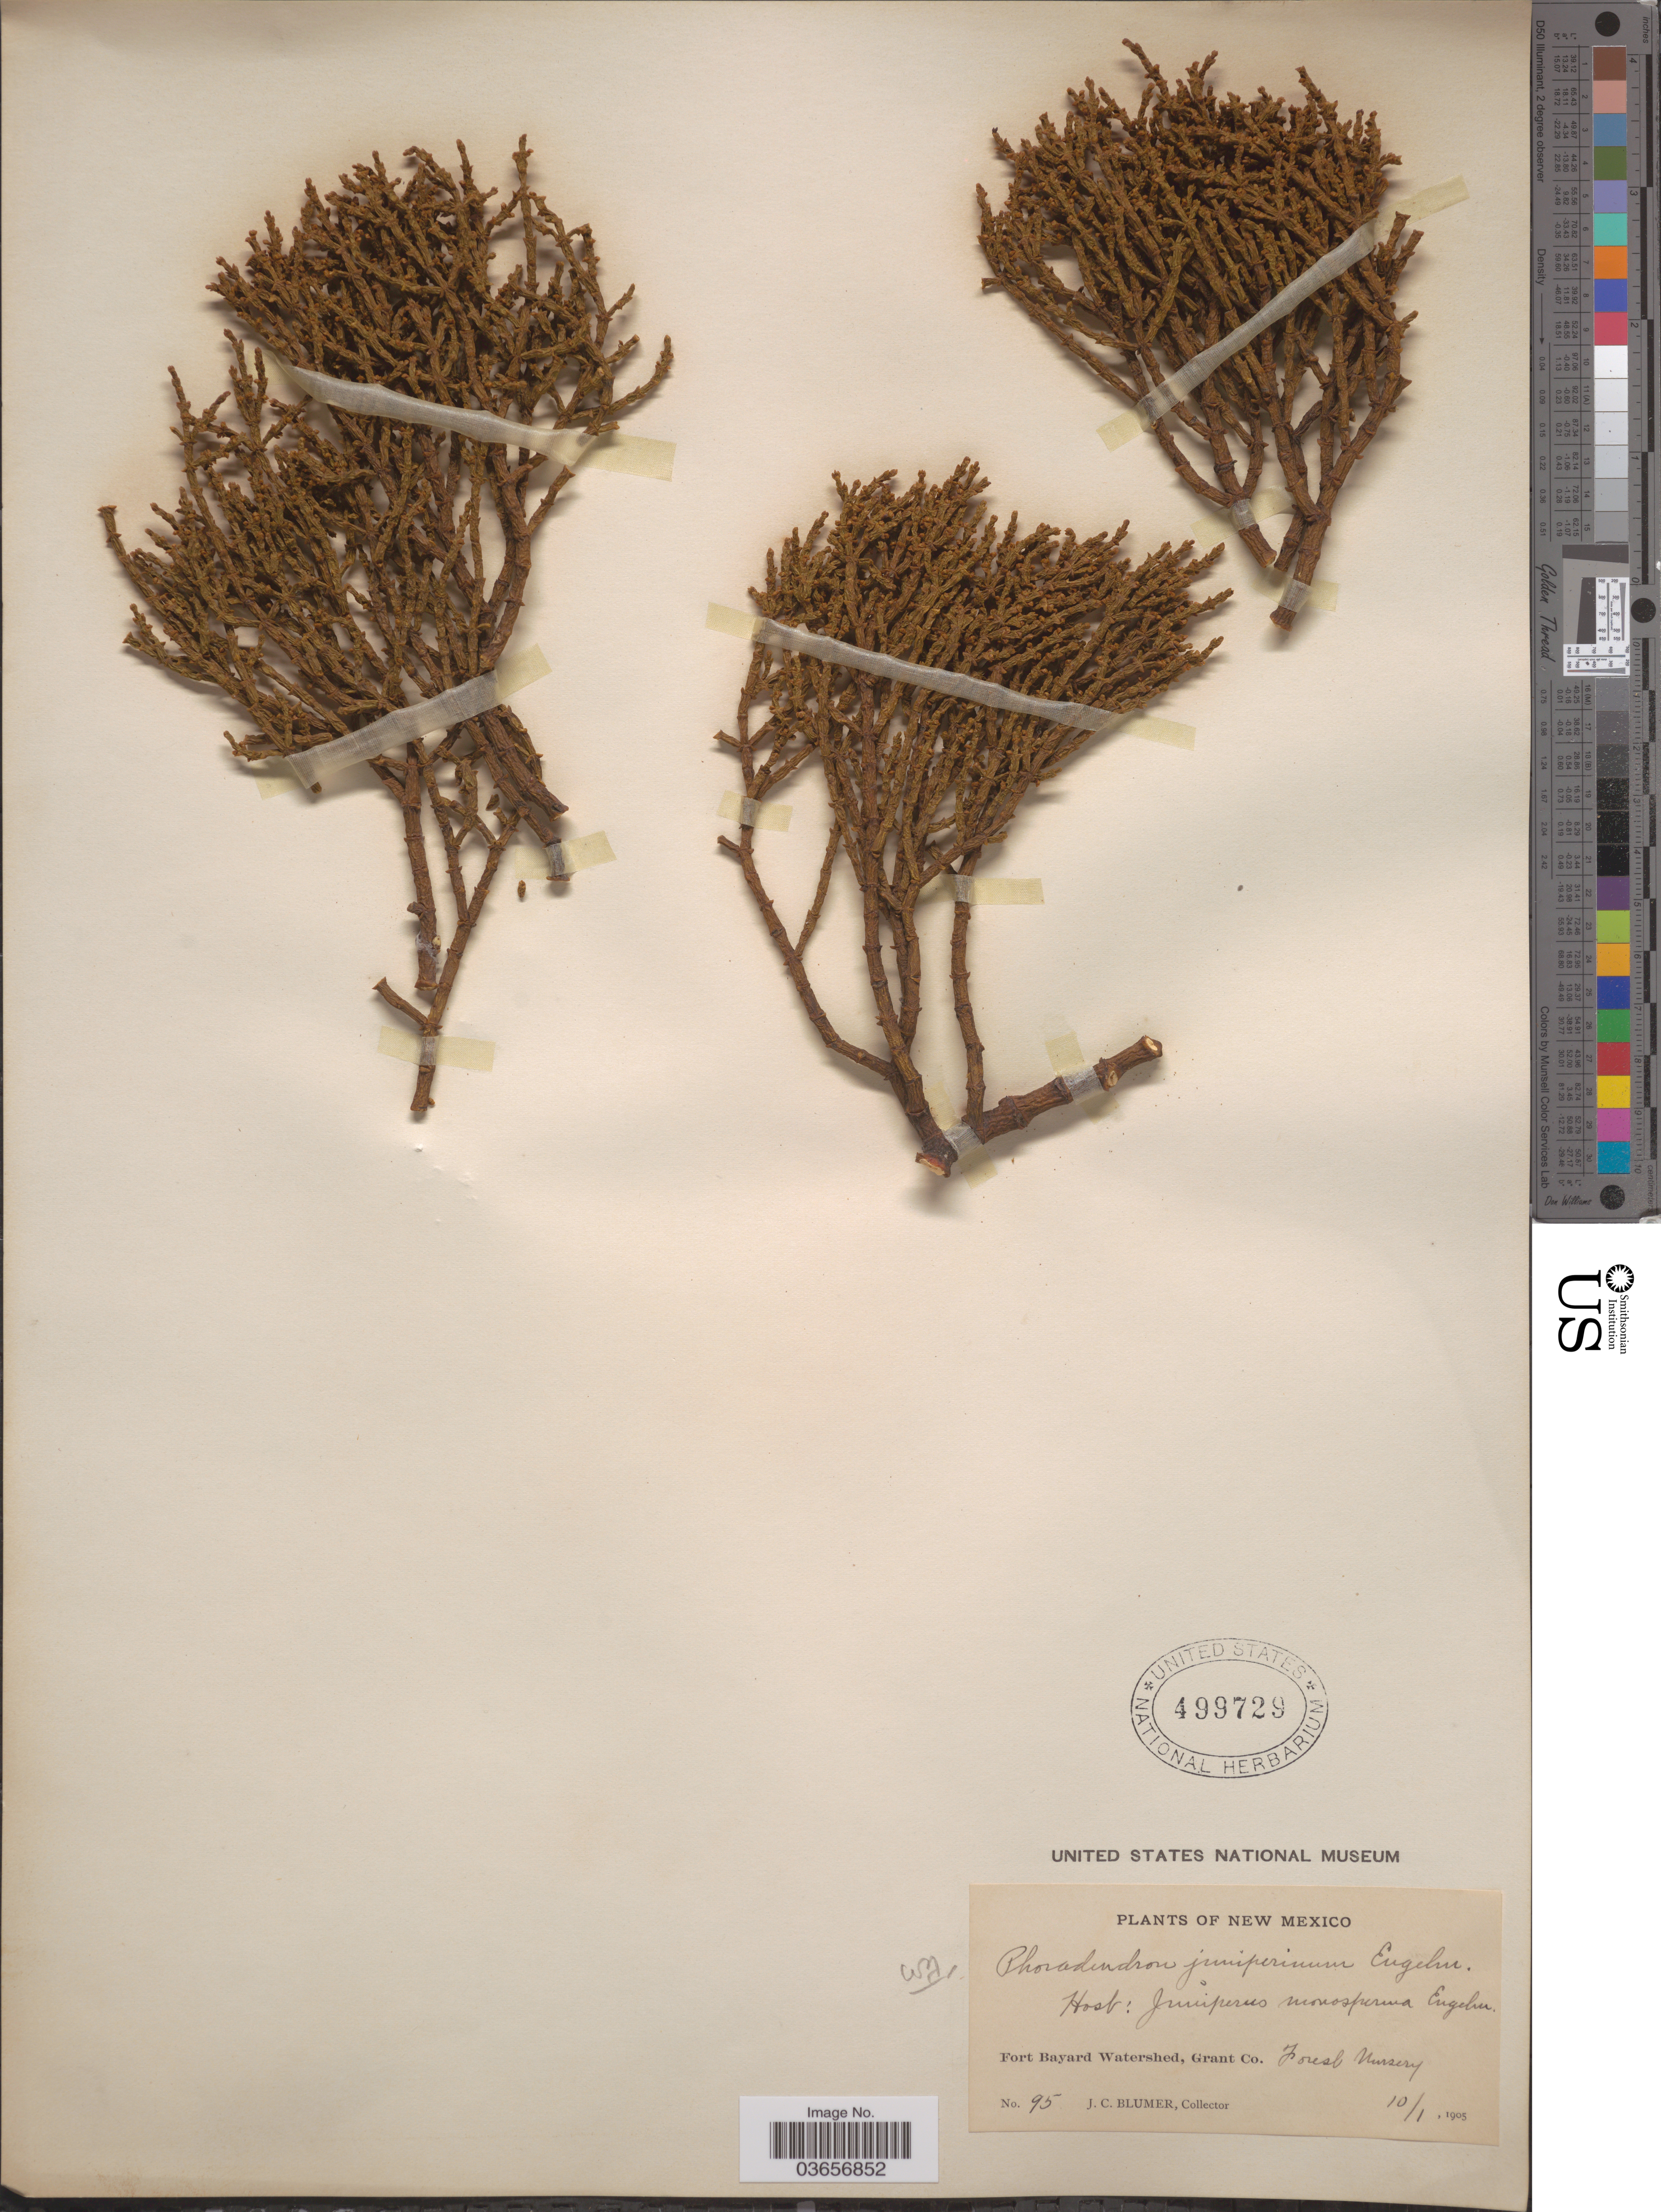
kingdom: Plantae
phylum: Tracheophyta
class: Magnoliopsida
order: Santalales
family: Viscaceae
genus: Phoradendron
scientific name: Phoradendron juniperinum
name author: Engelm. ex A. Gray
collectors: J. C. Blumer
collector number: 95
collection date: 1905-10-01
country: United States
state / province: New Mexico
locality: Fort Bayard Watershed, Grant Co. Forest Nursery.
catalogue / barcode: US 499729